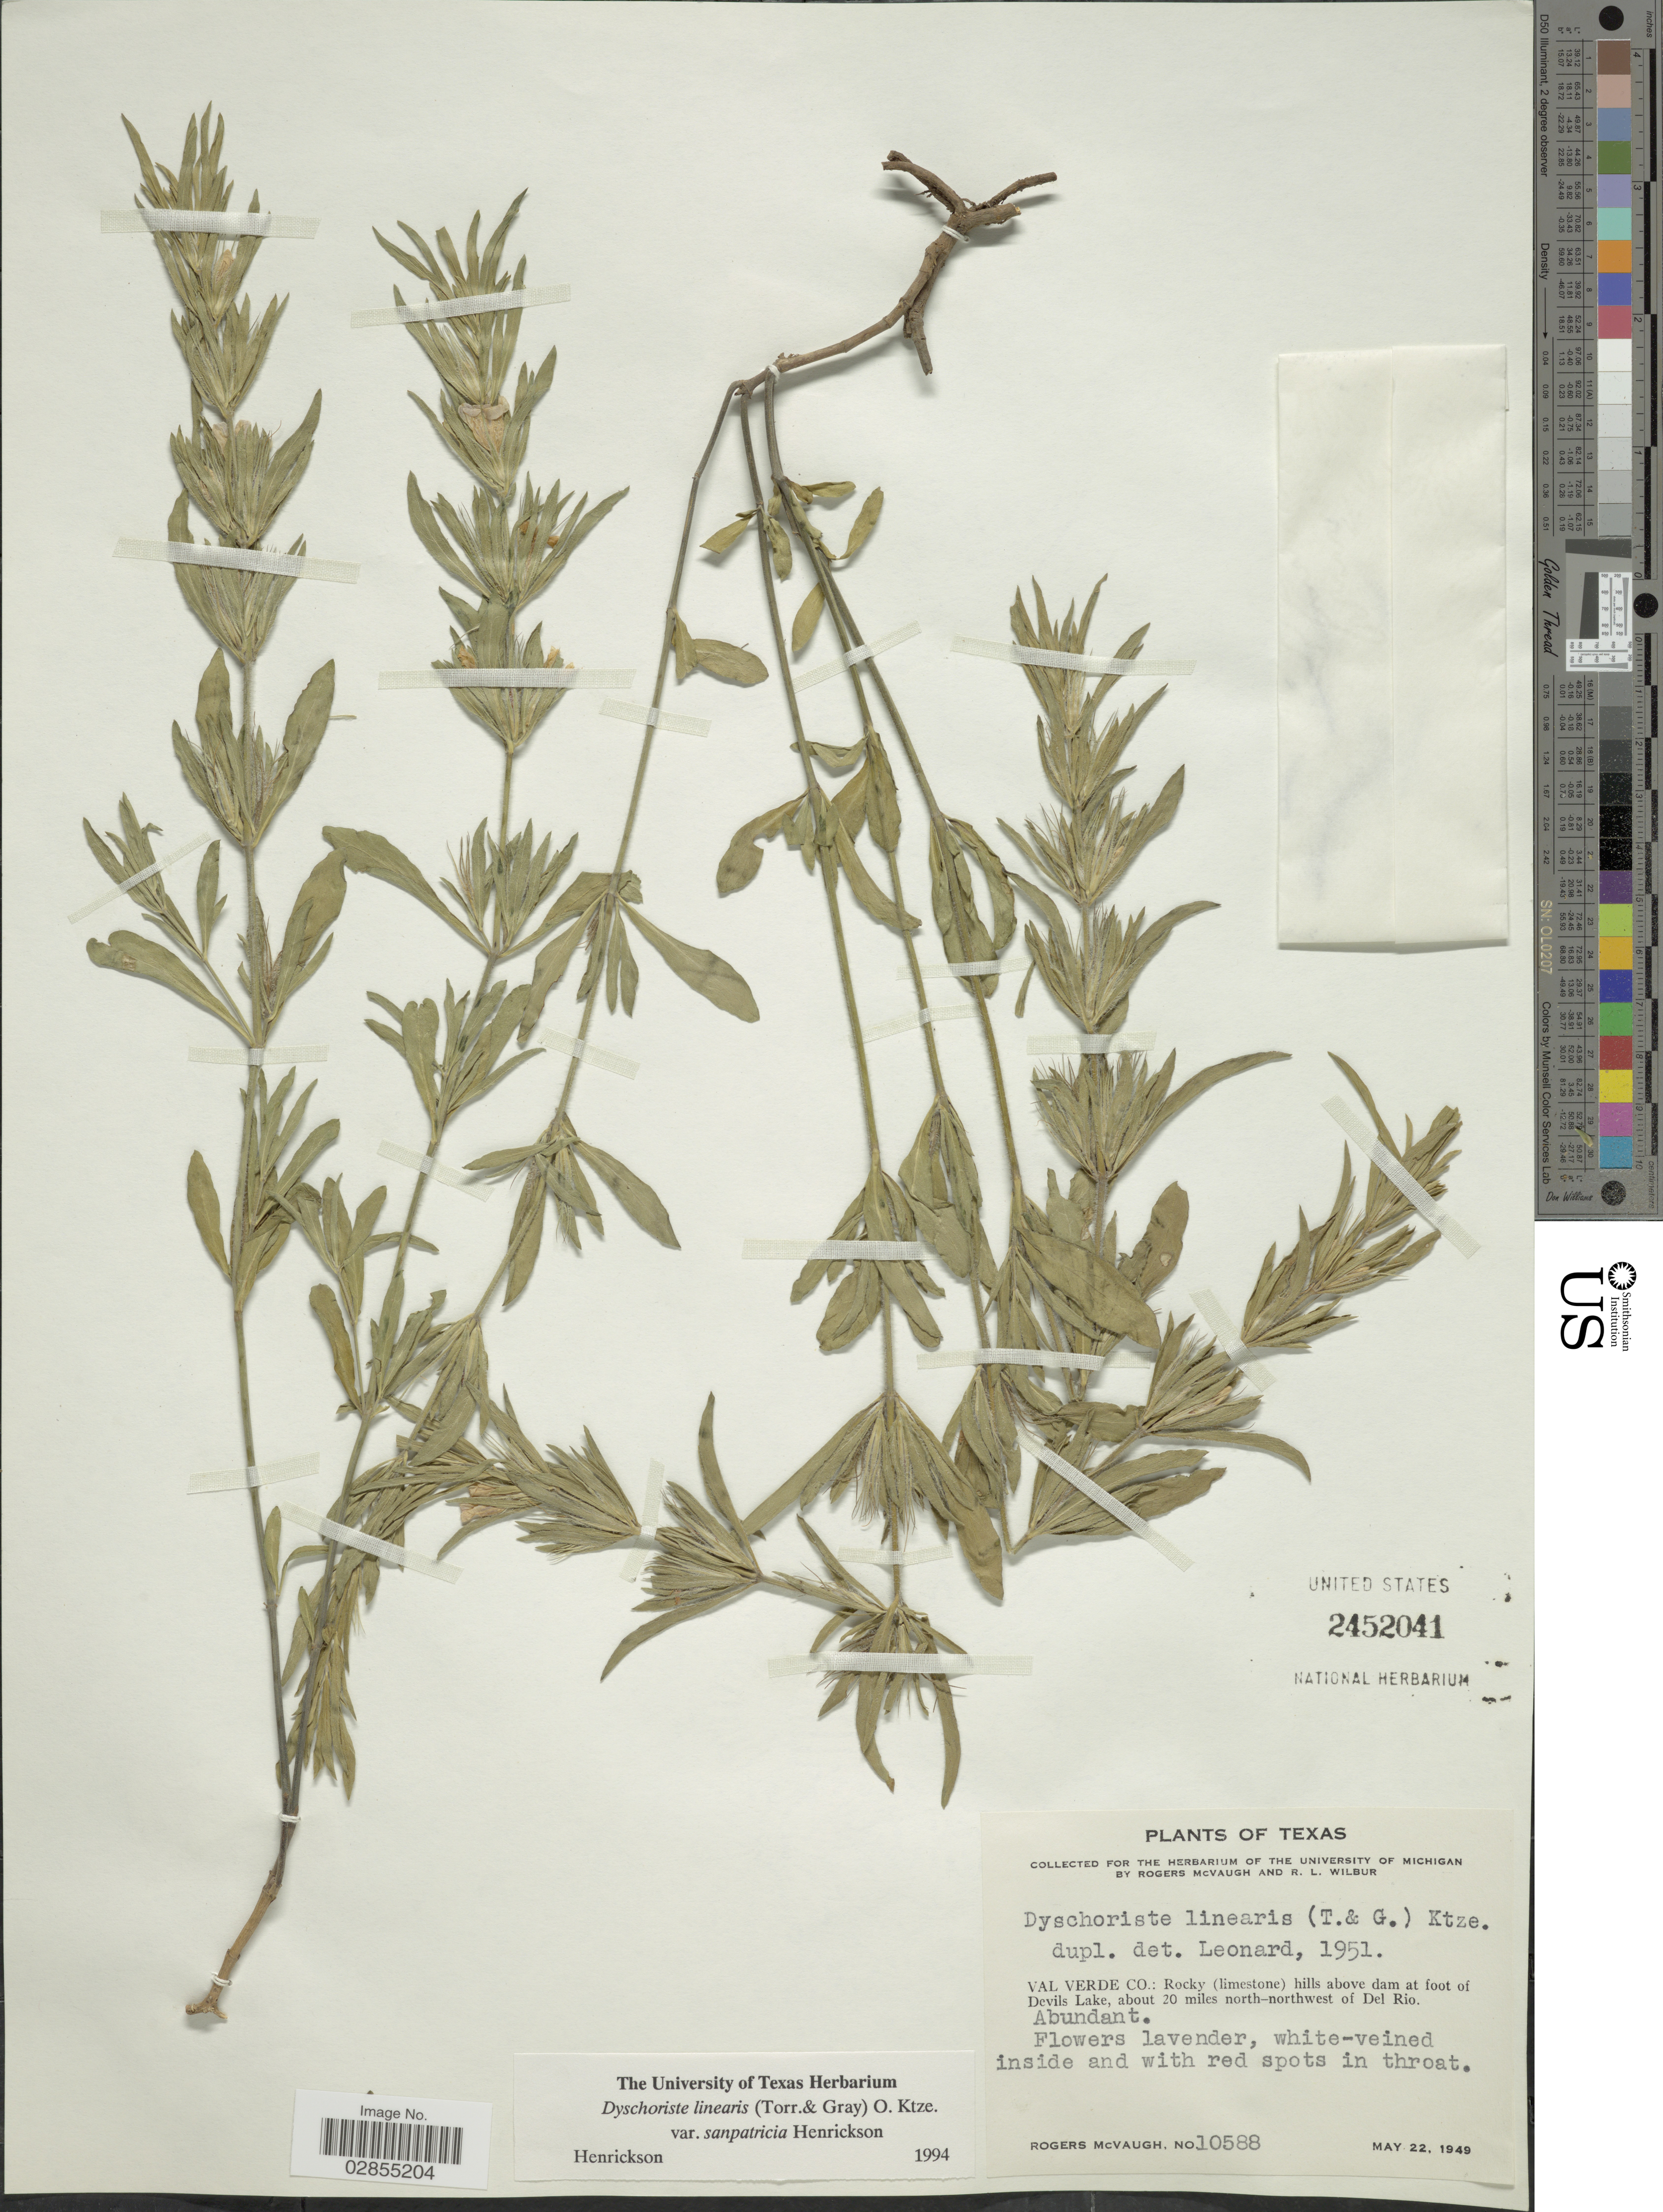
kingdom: Plantae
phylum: Tracheophyta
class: Magnoliopsida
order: Lamiales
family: Acanthaceae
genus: Dyschoriste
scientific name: Dyschoriste linearis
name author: (Torr. & A. Gray) Kuntze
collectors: R. McVaugh & R. L. Wilbur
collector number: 10588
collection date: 1949-05-22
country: United States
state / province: Texas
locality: Val Verde Co.: Rocky (limestone) hills above dam at foot of Devils Lake, about 20 miles north-northwest of Del Rio.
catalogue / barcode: US 2452041